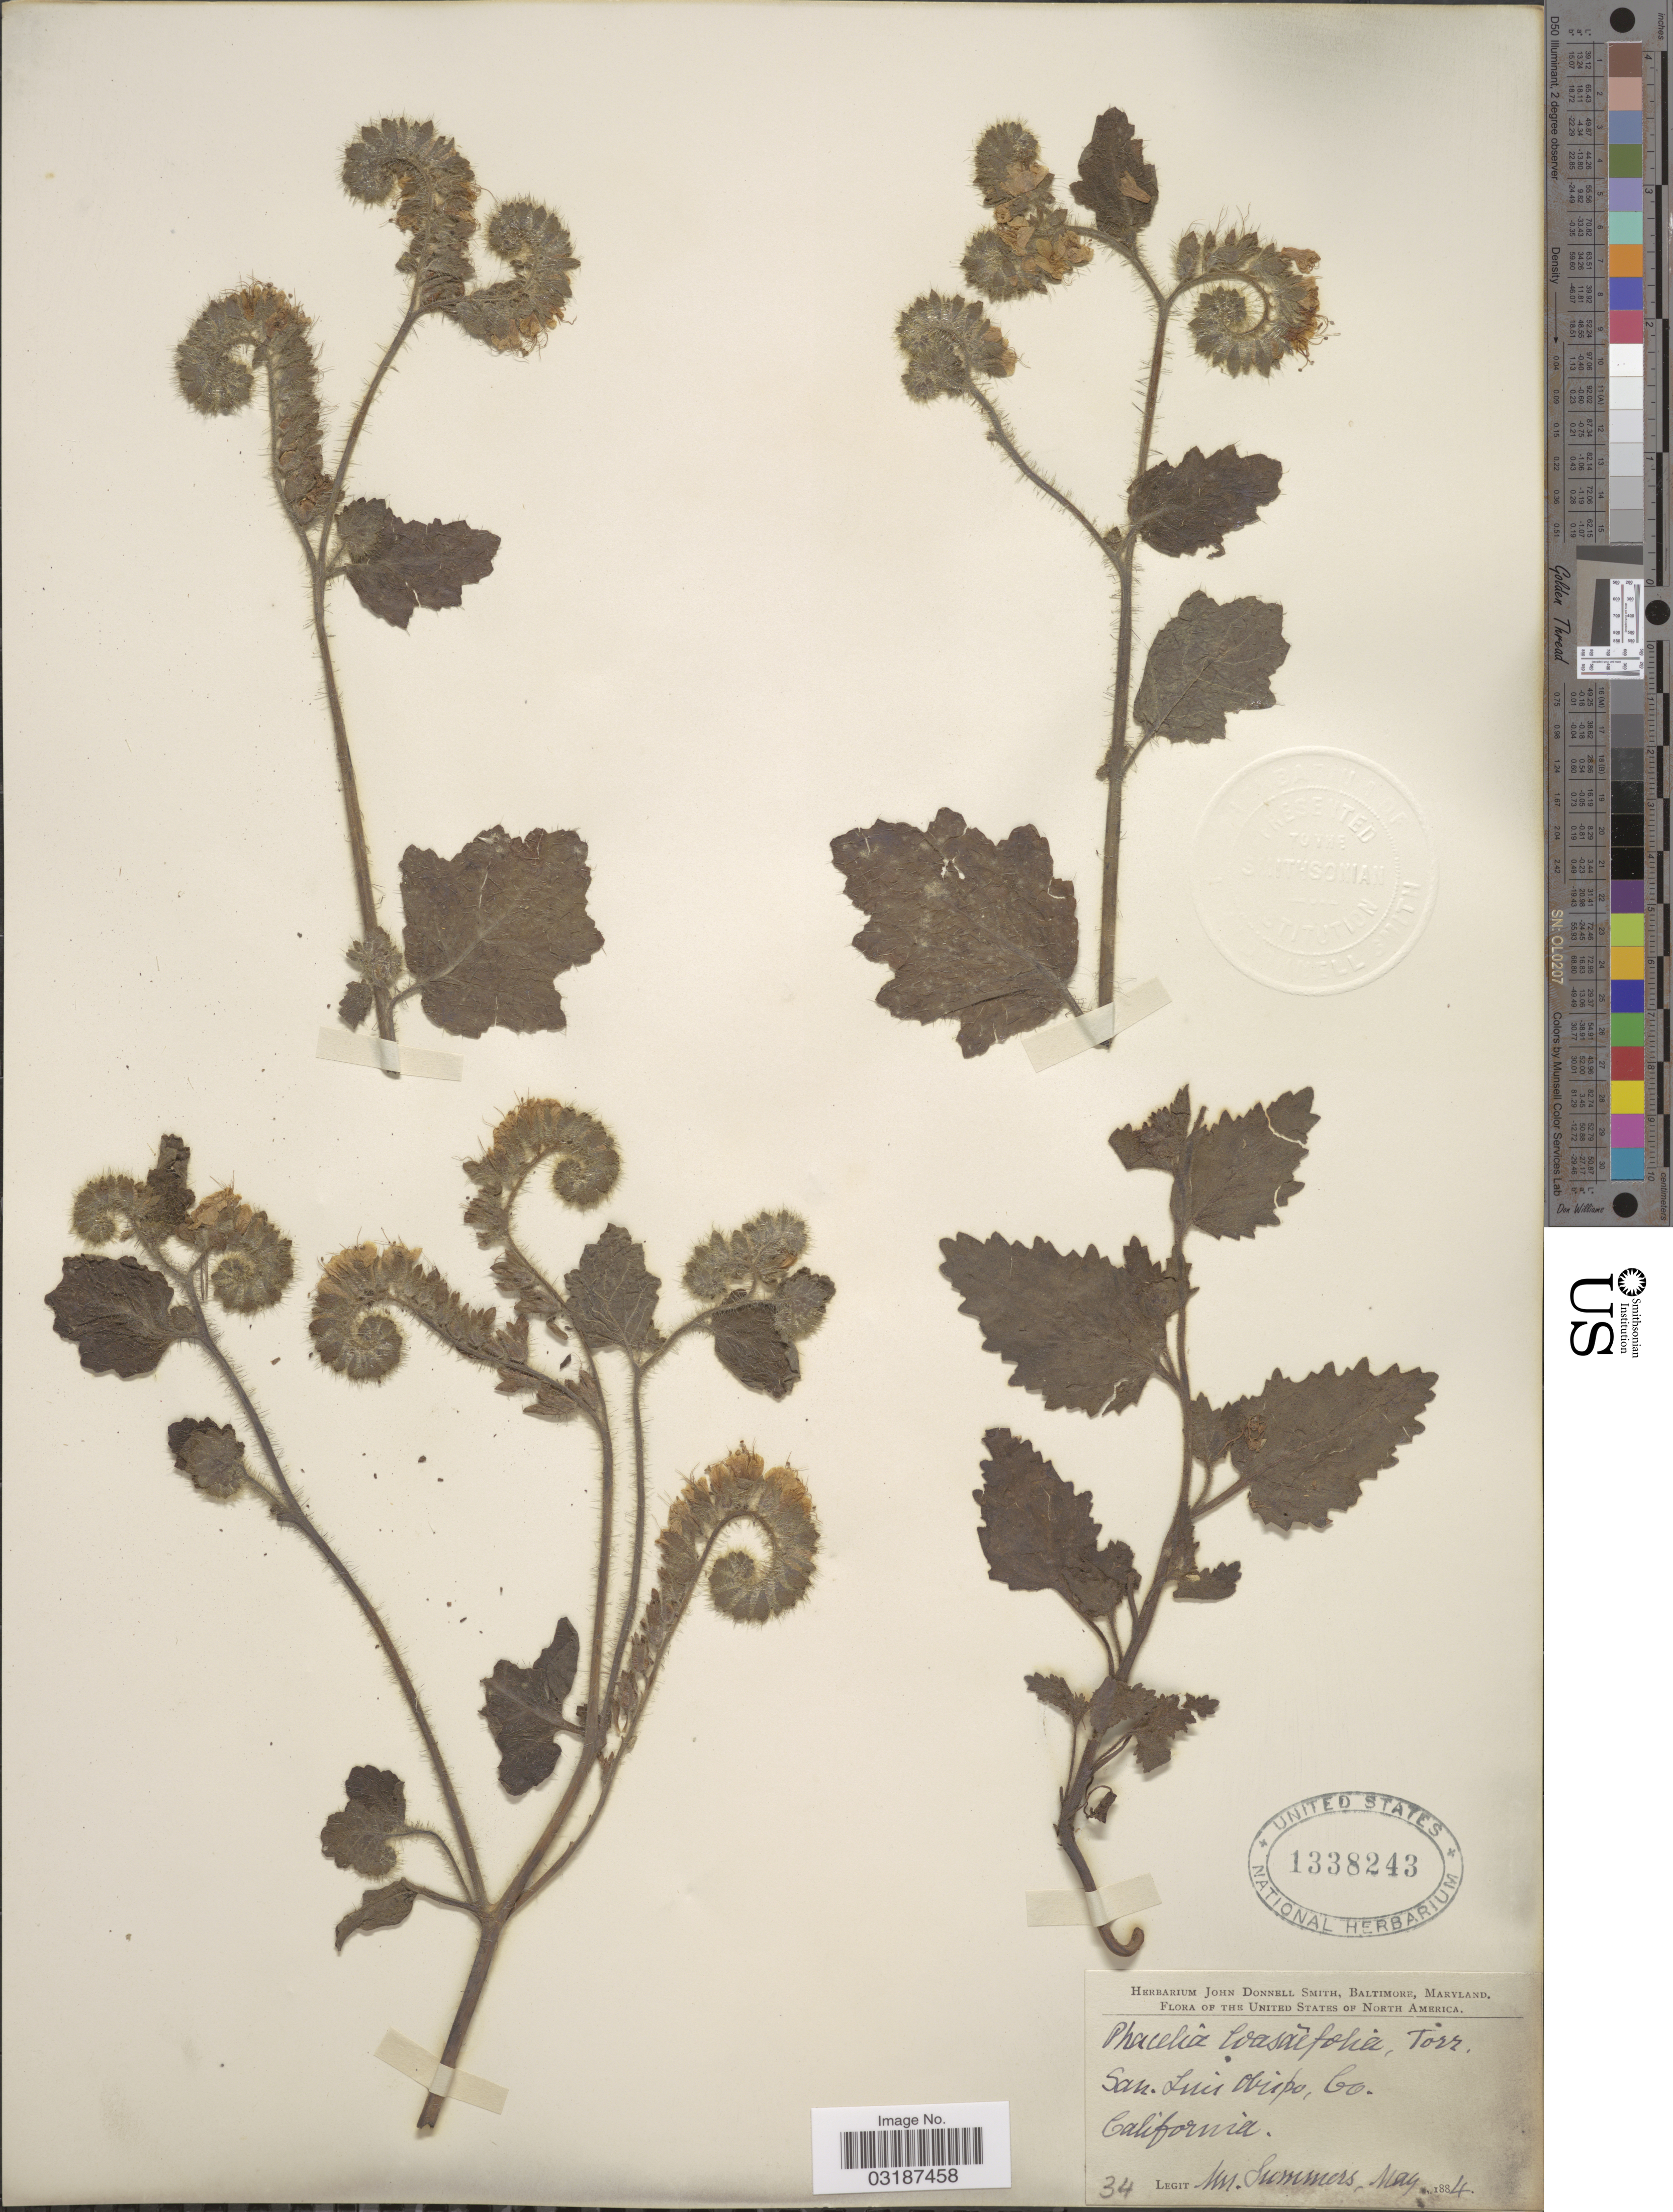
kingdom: Plantae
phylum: Tracheophyta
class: Magnoliopsida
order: Boraginales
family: Hydrophyllaceae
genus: Phacelia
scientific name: Phacelia malvifolia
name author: Cham.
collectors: Summers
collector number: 34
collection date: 1884-05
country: United States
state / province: California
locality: San. Luis Obispo, Co.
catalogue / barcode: US 1338243